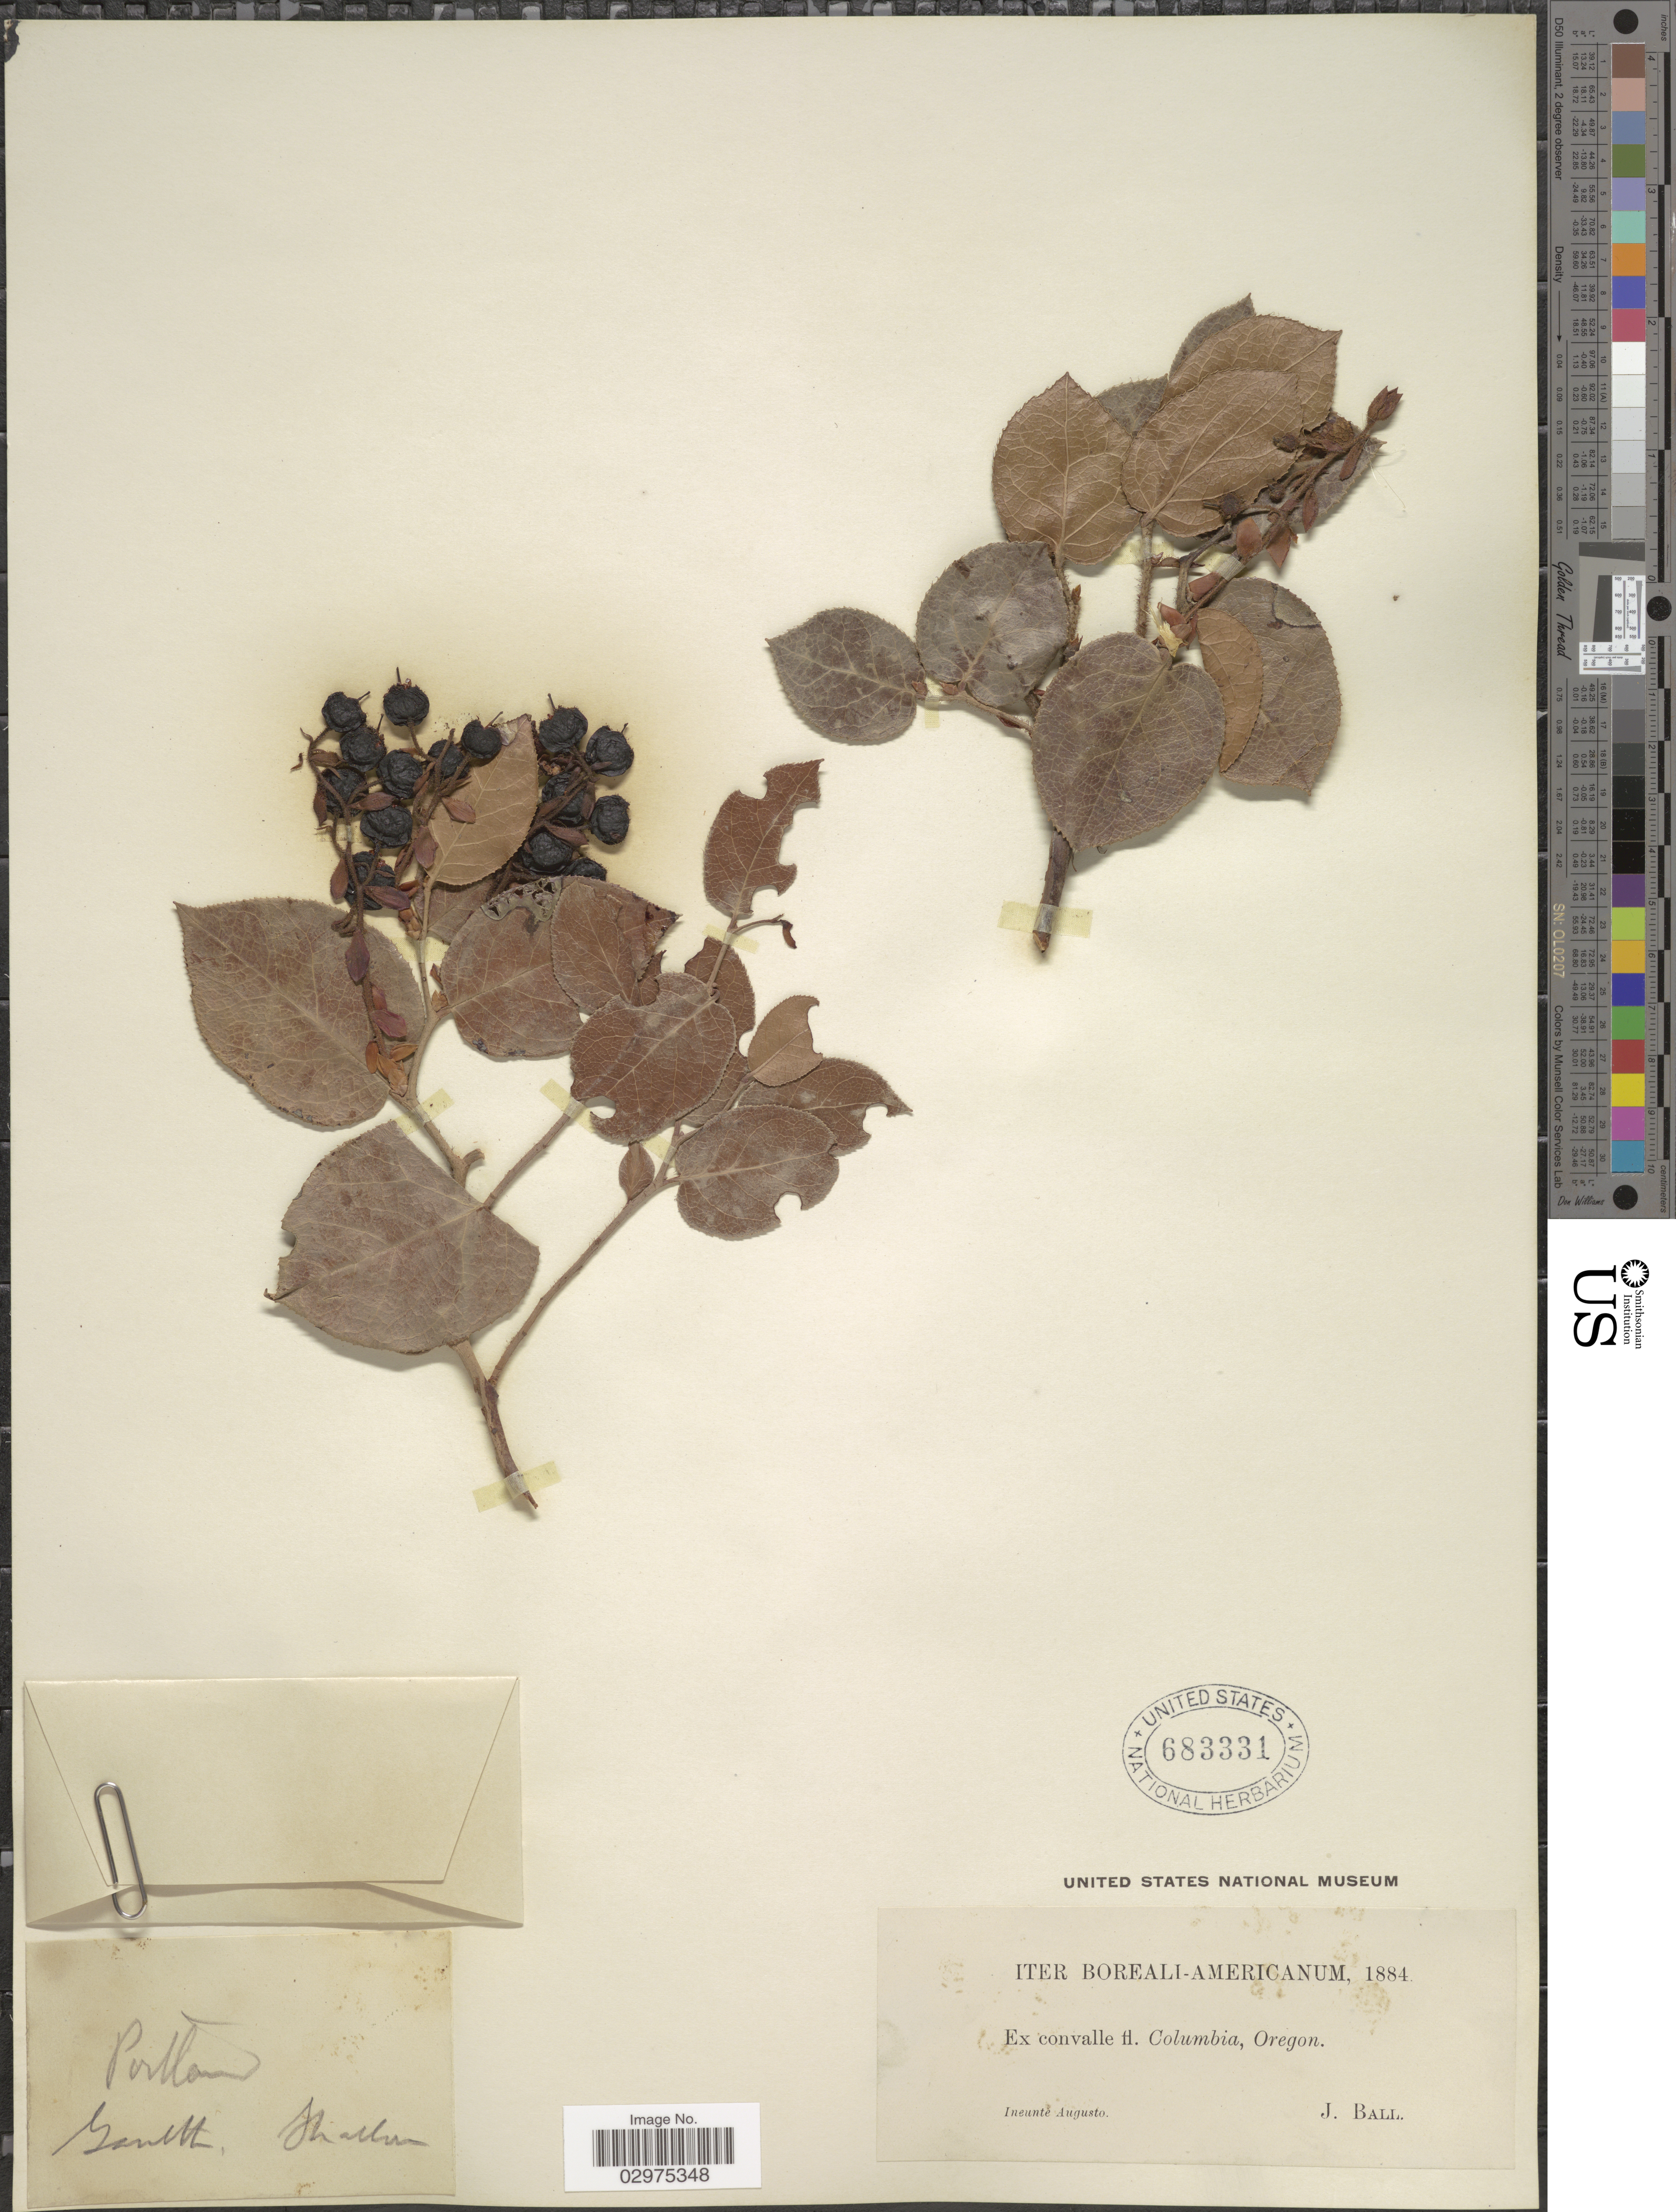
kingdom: Plantae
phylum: Tracheophyta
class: Magnoliopsida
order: Ericales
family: Ericaceae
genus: Gaultheria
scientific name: Gaultheria shallon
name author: Pursh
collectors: J. Ball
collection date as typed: ineunte Augusto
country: United States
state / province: Oregon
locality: Iter Boreali-Americanum. Ex convalle fl. Columbia. Portland.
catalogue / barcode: US 683331